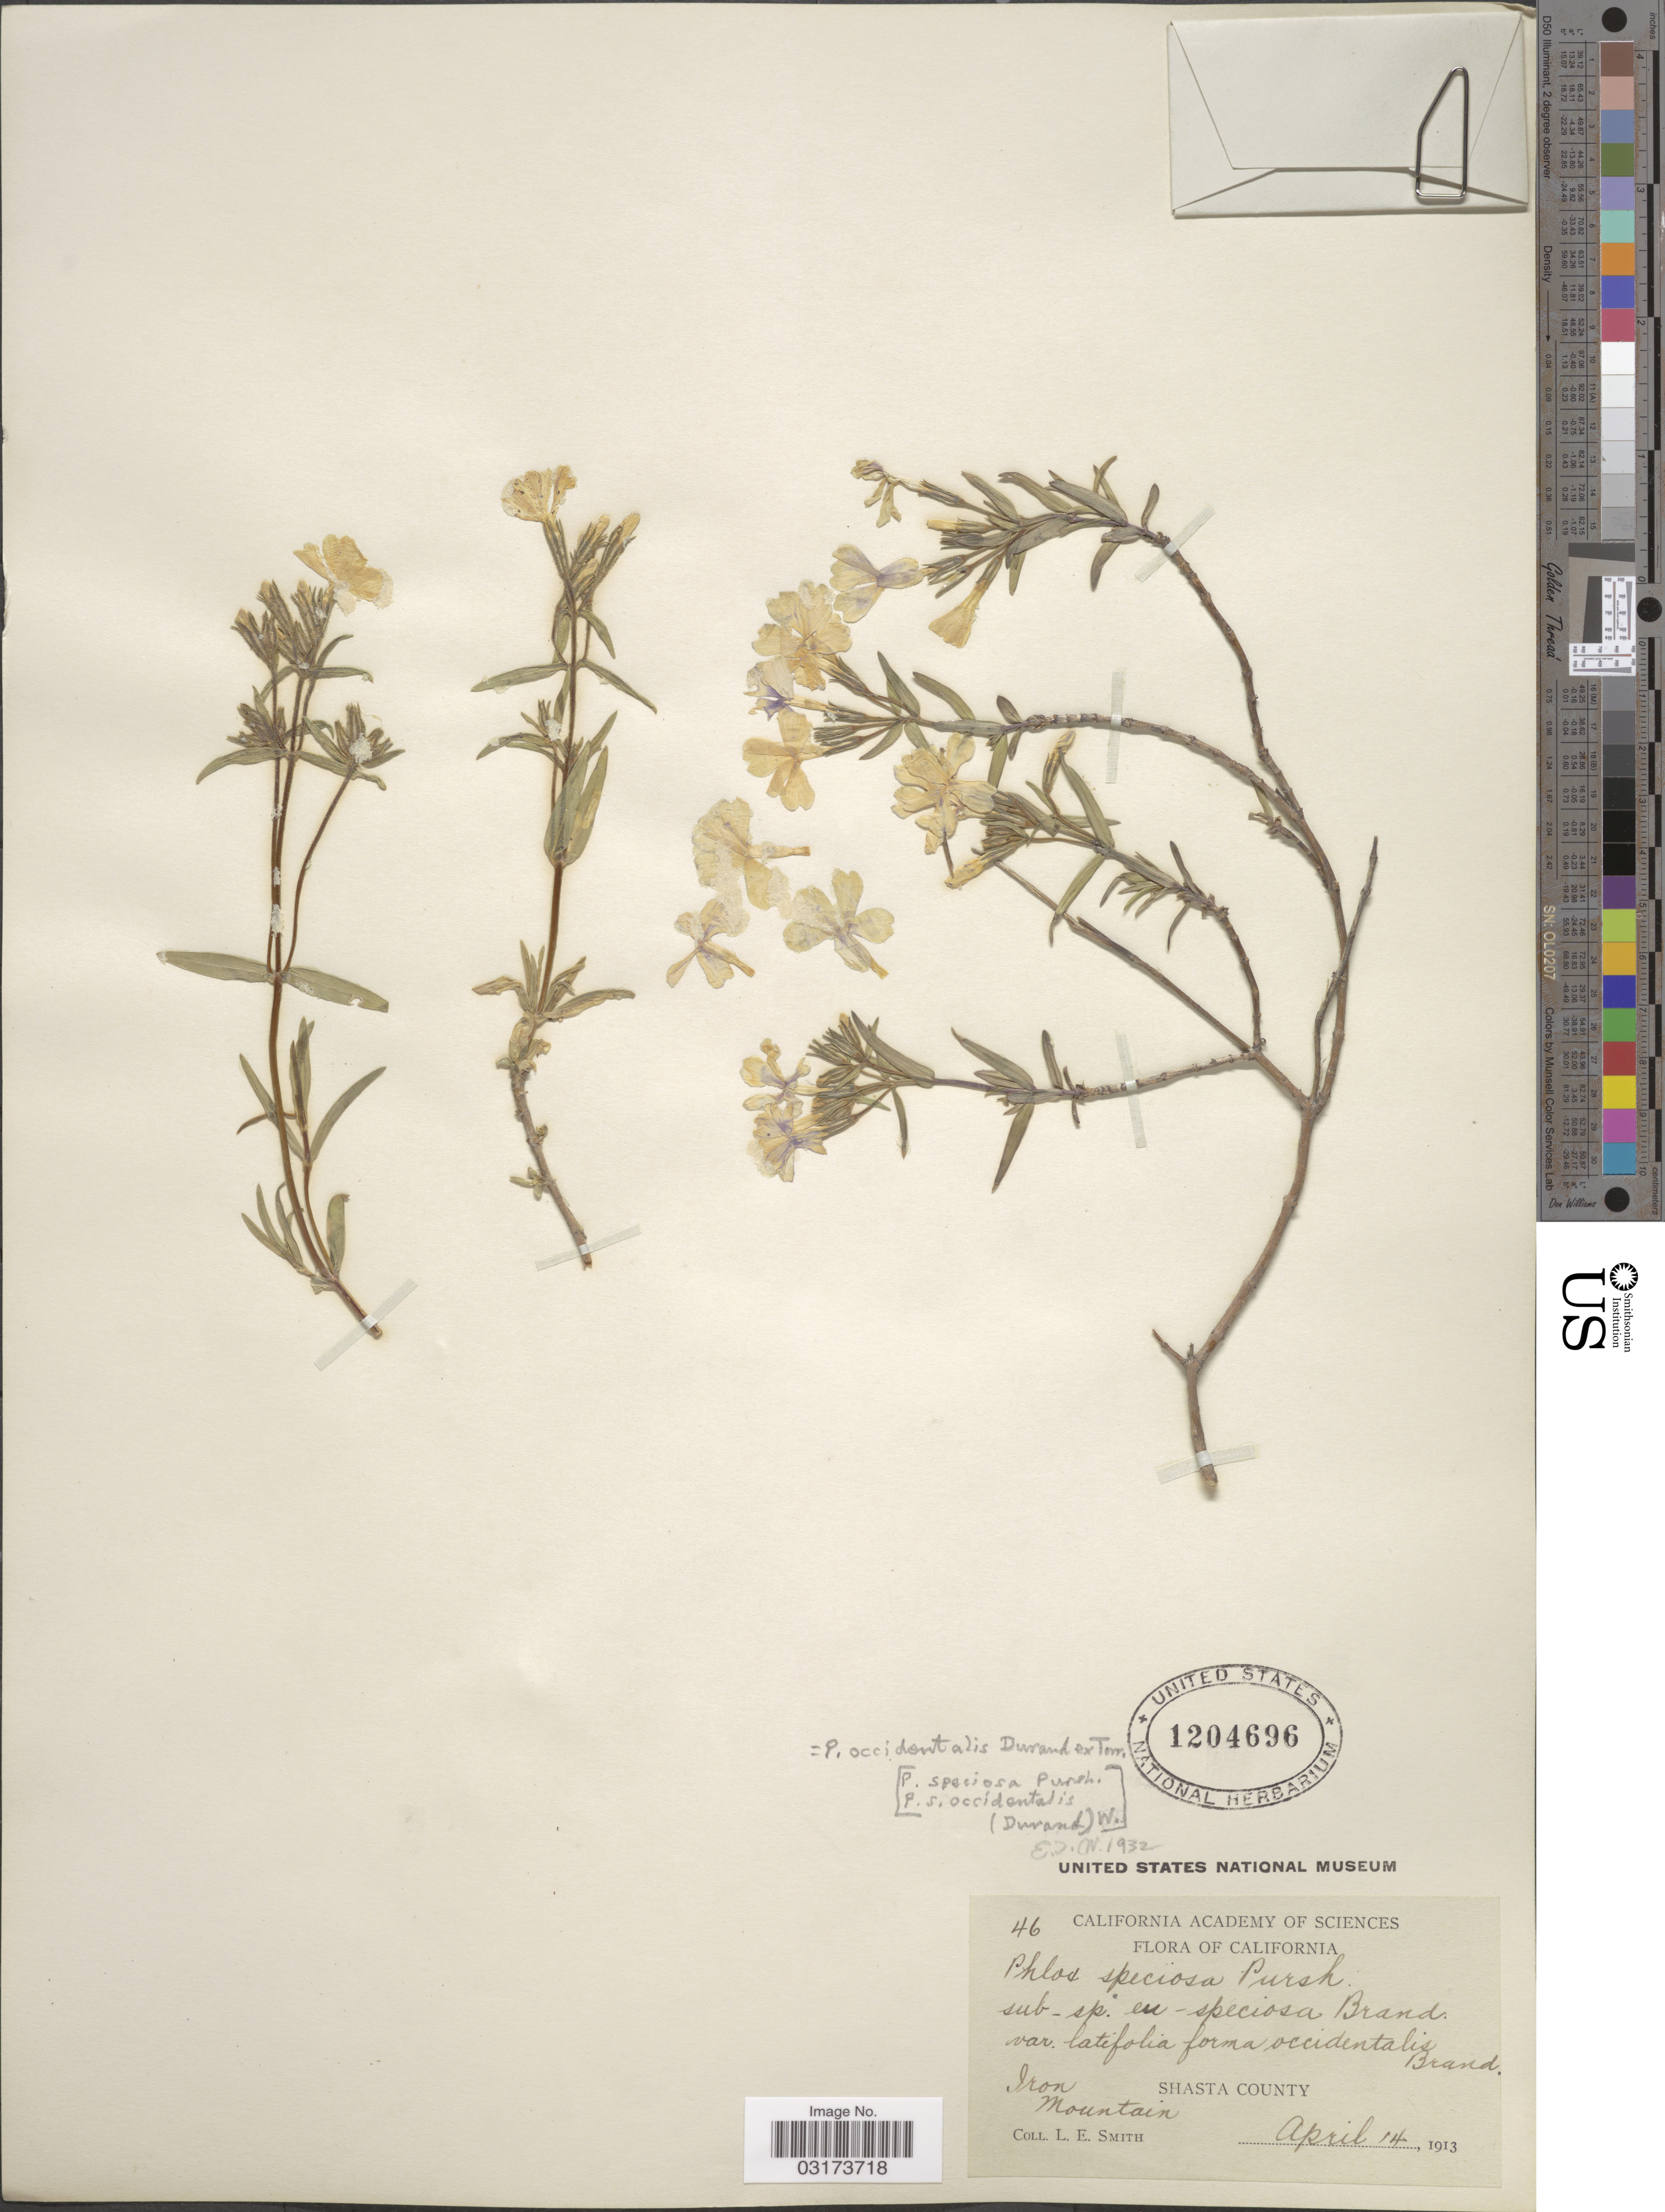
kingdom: Plantae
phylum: Tracheophyta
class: Magnoliopsida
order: Ericales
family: Polemoniaceae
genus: Phlox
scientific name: Phlox speciosa subsp. occidentalis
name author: (Durand ex Torr.) Wherry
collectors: L. E. Smith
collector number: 46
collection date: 1913-04-14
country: United States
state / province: California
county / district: Shasta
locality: Shasta County. Iron Mountain.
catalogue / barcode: US 1204696